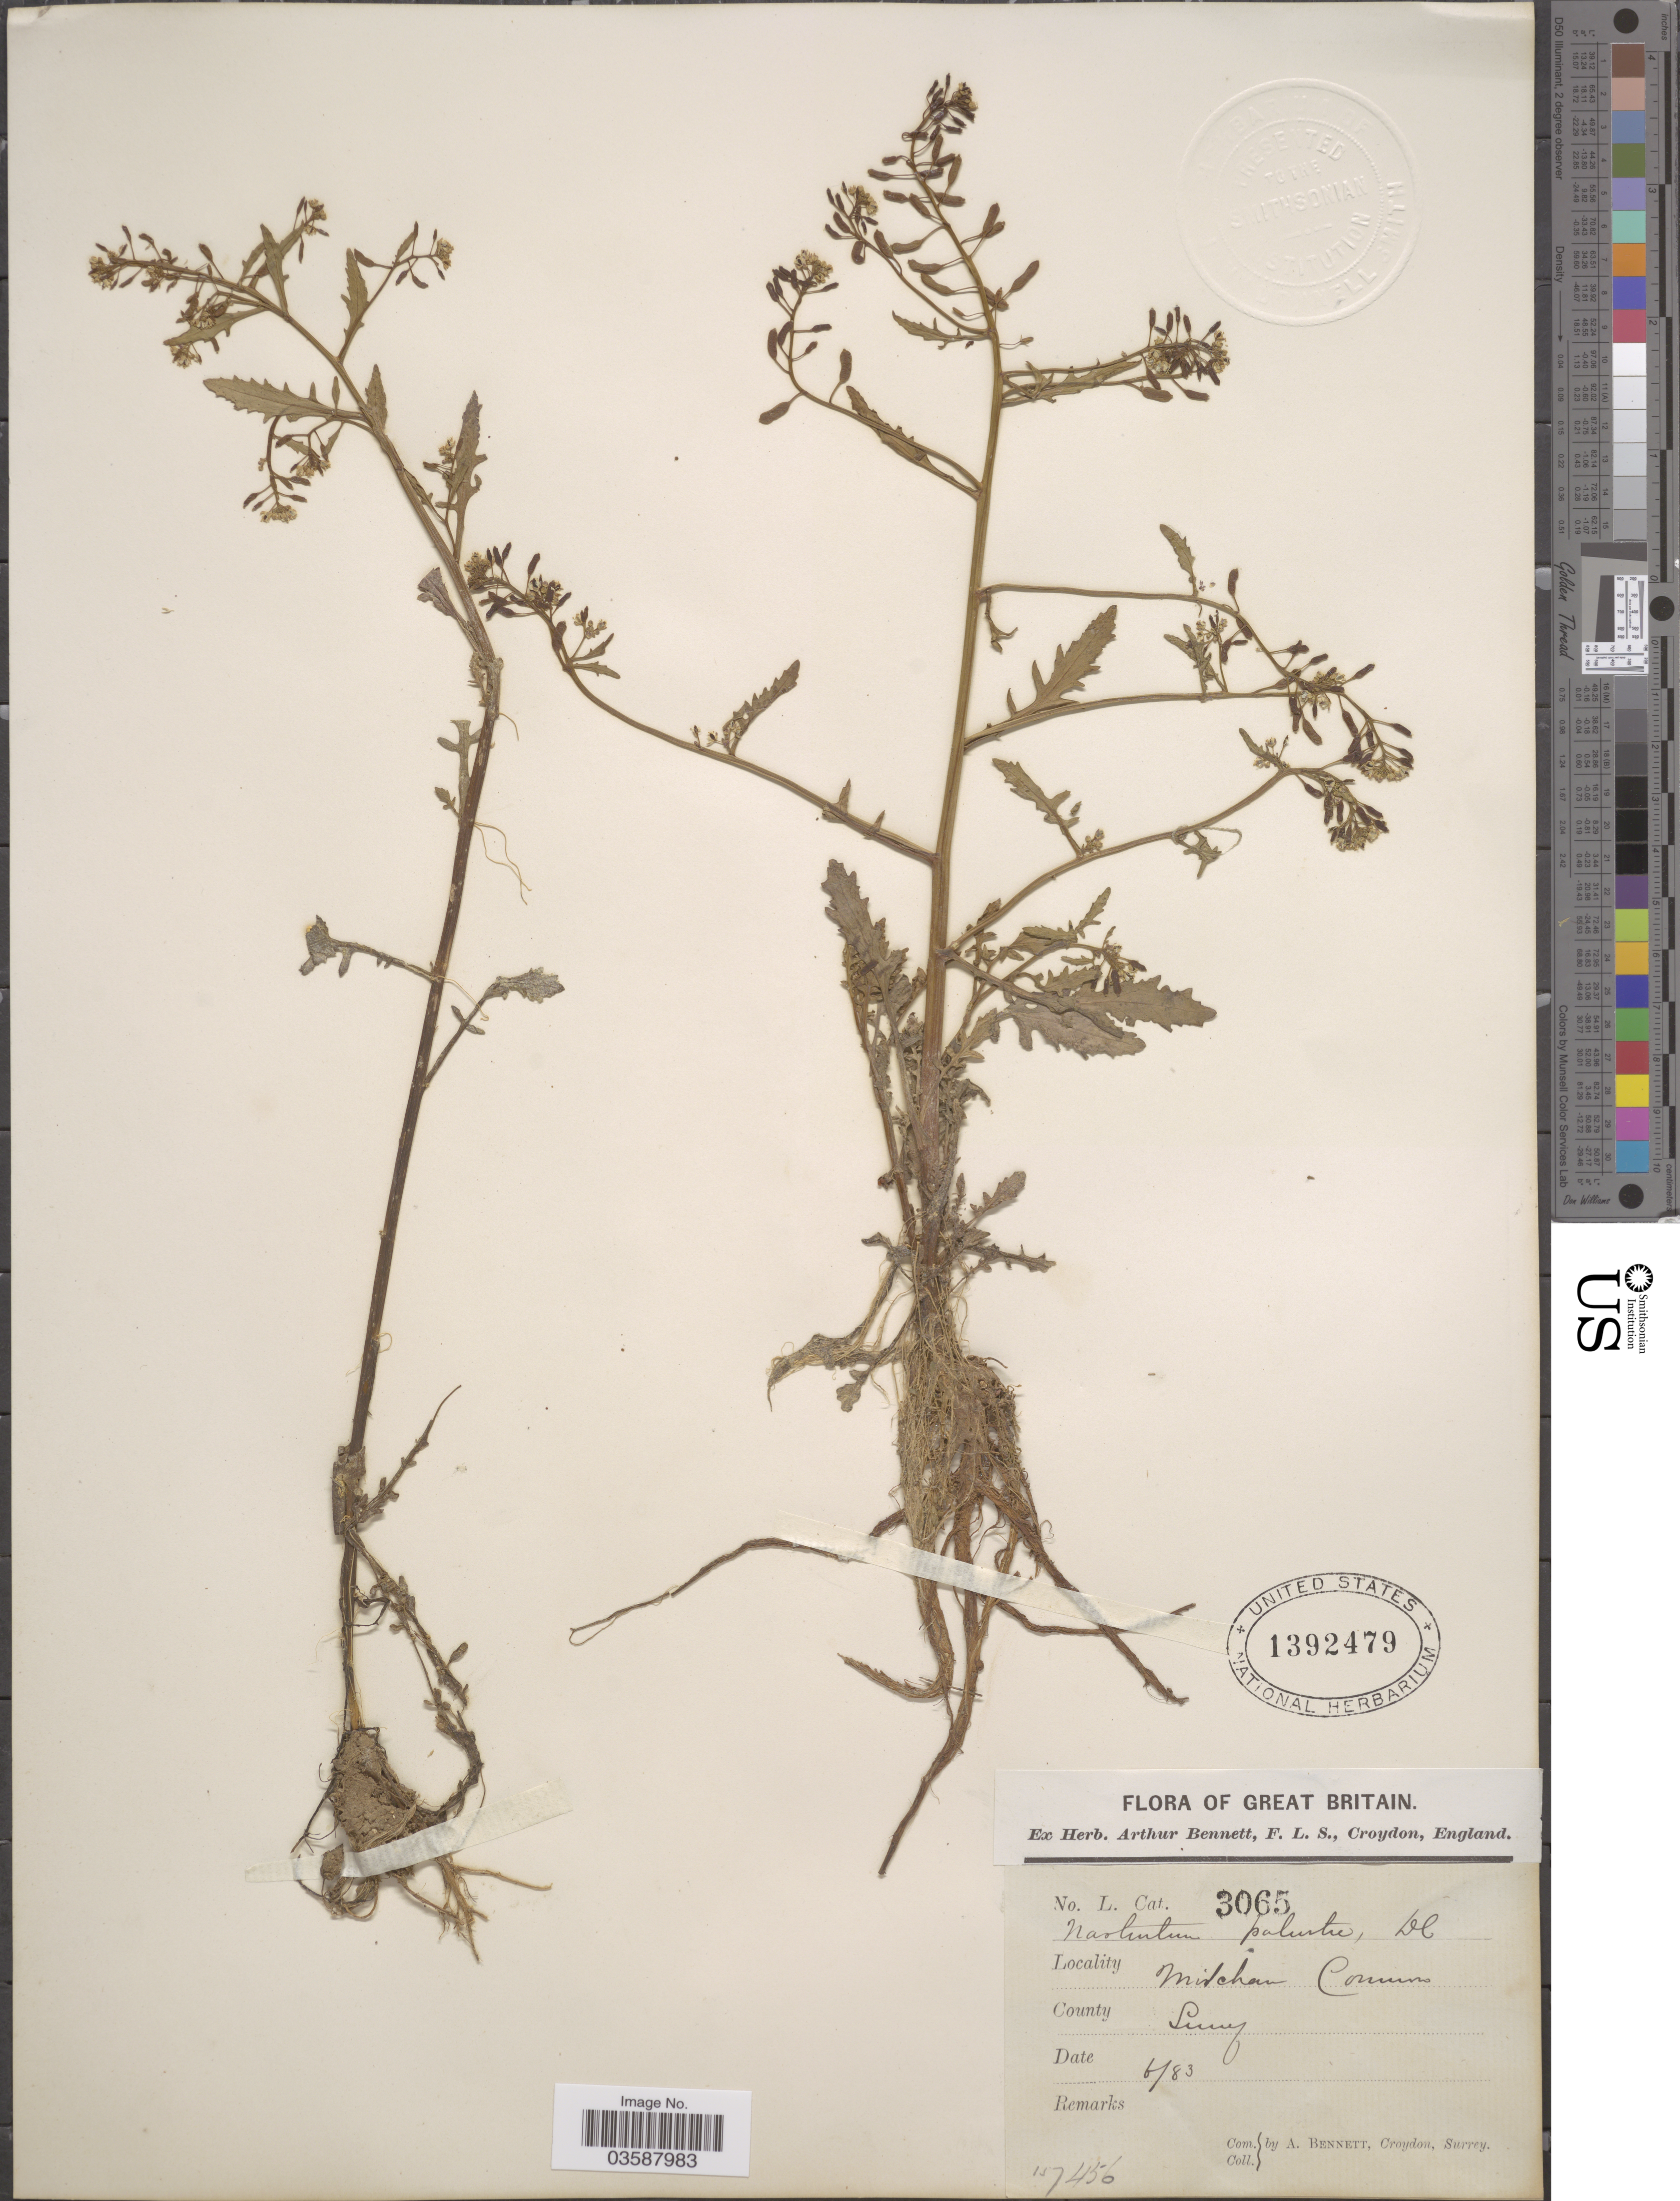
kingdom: Plantae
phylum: Tracheophyta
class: Magnoliopsida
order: Brassicales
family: Brassicaceae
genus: Rorippa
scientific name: Rorippa palustris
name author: (L.) Besser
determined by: Strong, M. T., (US), Smithsonian Institution - National Museum of Natural History (UNITED STATES)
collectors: A. Bennett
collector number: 3065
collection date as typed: Transcribed d/m/y: /6/83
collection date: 1883-06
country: United Kingdom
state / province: England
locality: Mitcham Common County Surrey.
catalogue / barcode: US 1392479